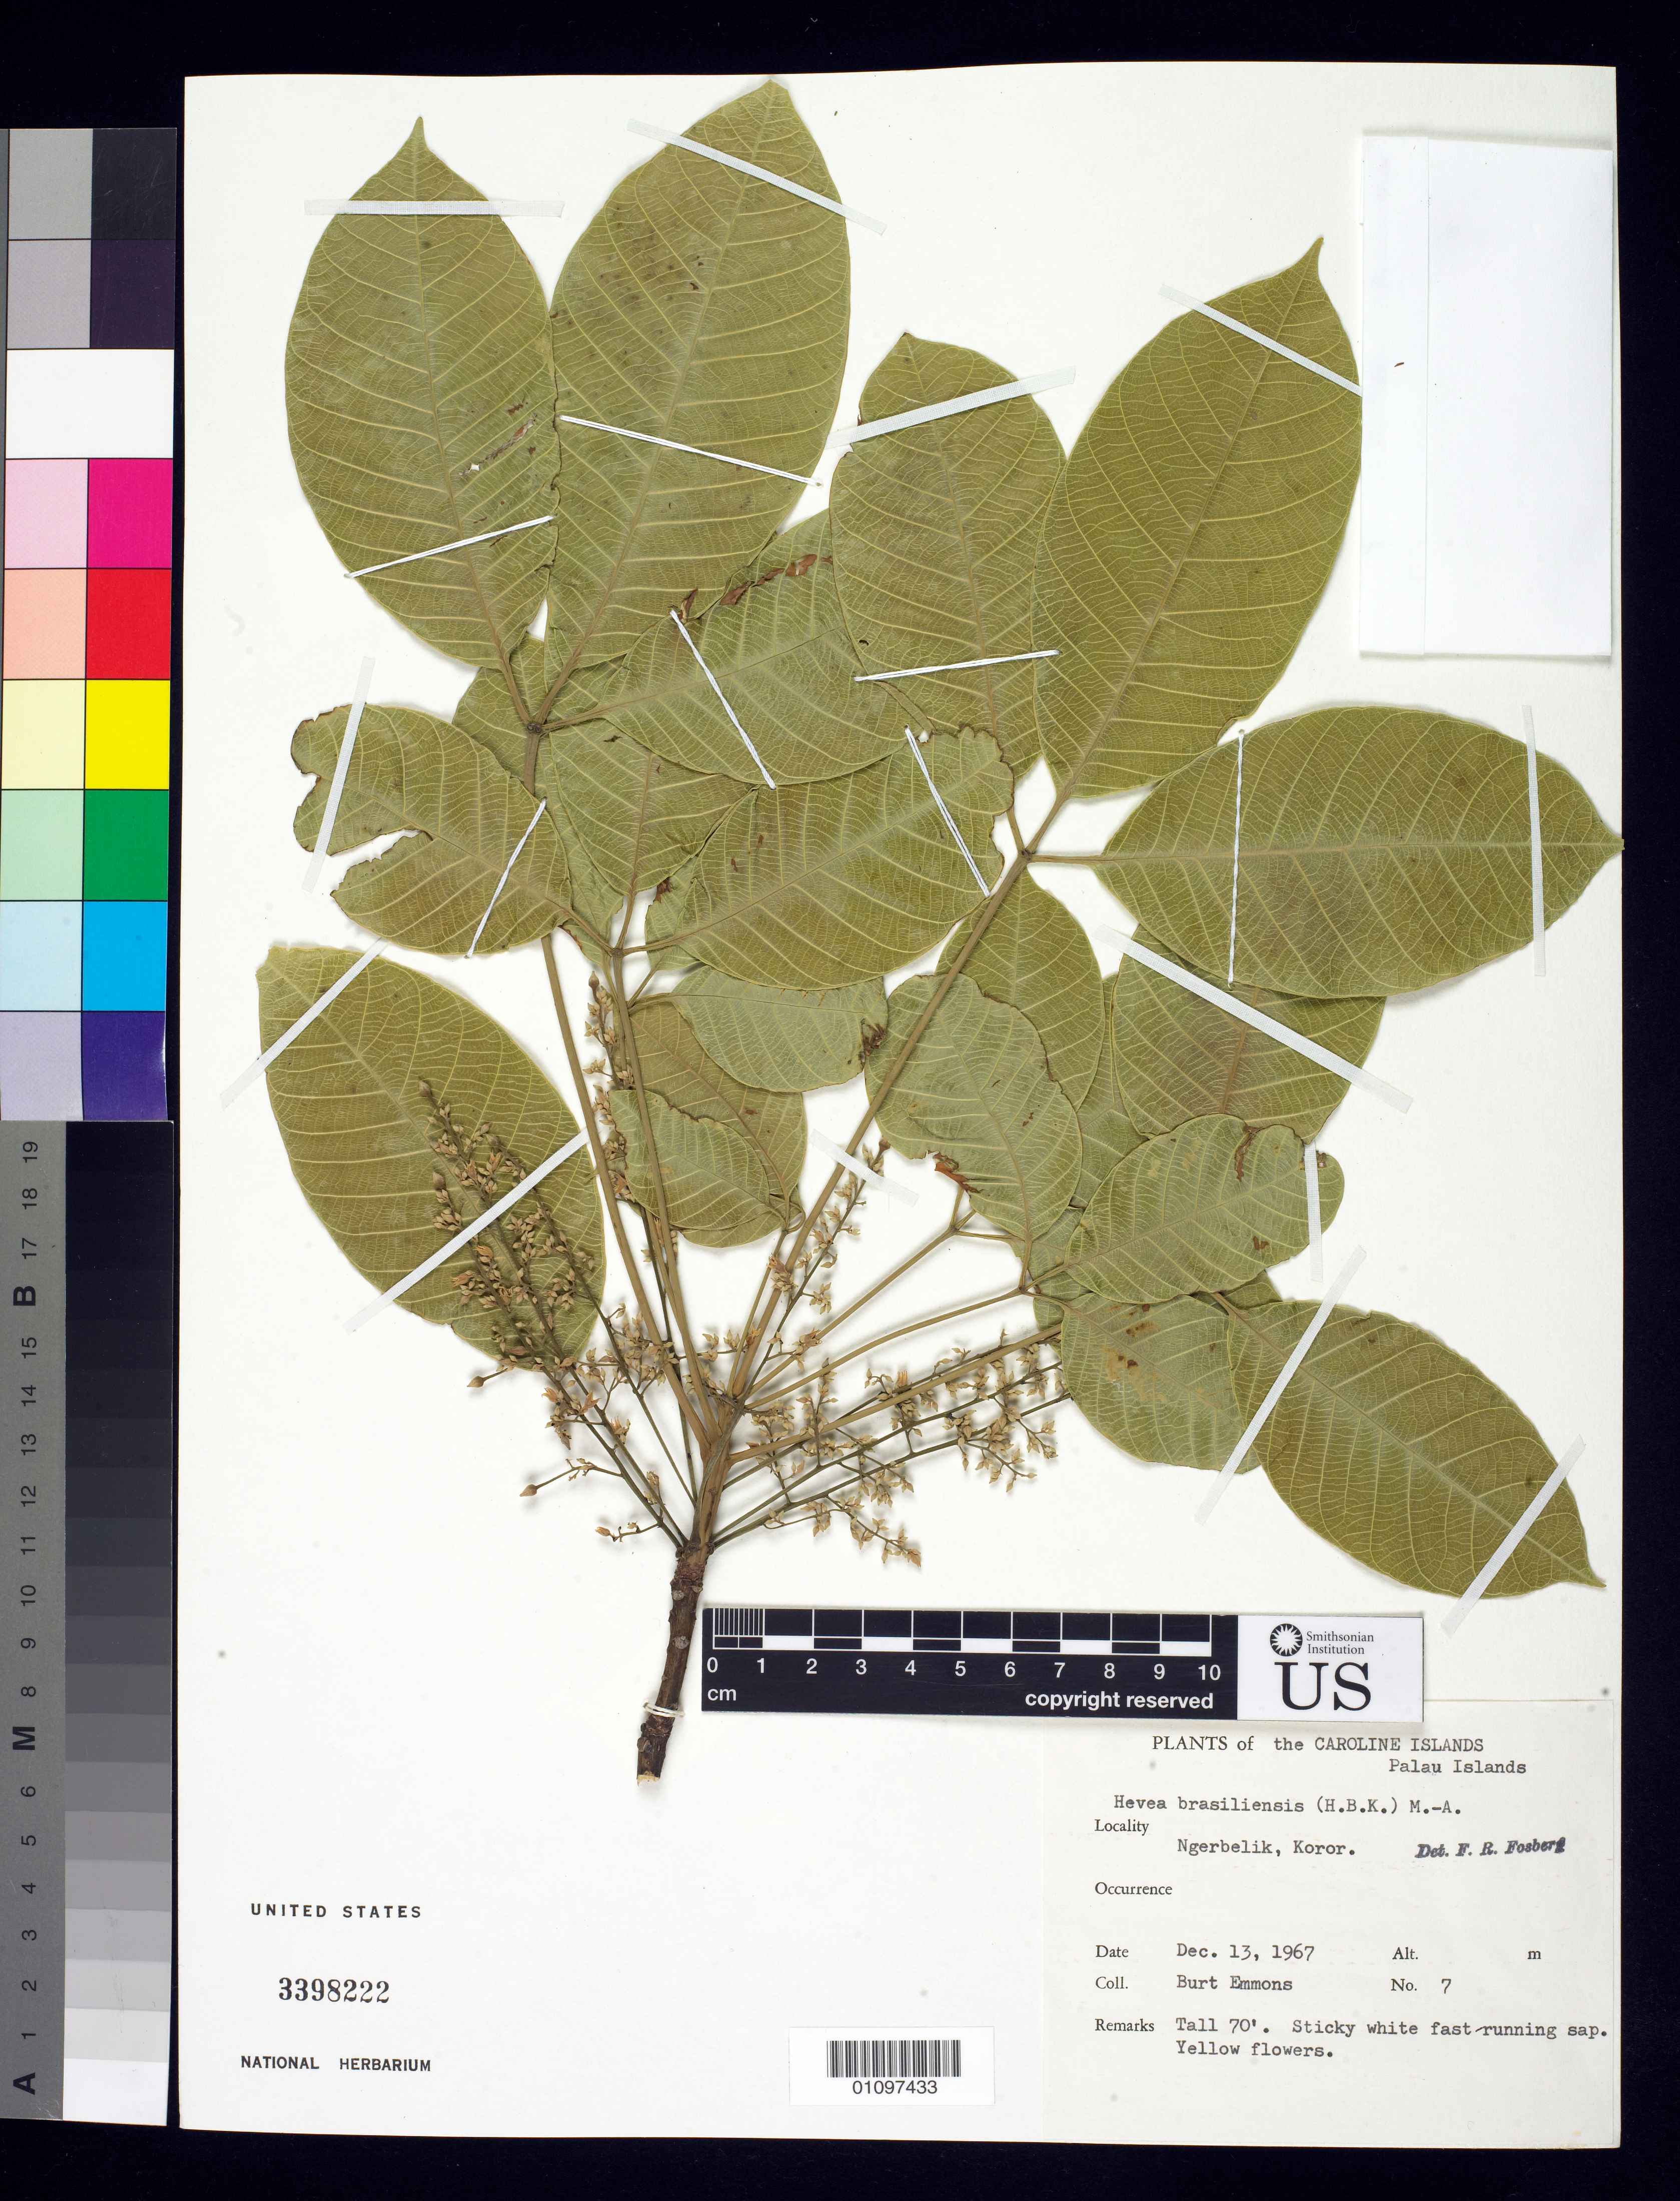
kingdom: Plantae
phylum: Tracheophyta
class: Magnoliopsida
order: Malpighiales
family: Euphorbiaceae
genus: Hevea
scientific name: Hevea brasiliensis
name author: (Willd. ex A. Juss.) Müll. Arg.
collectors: B. Emmons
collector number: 7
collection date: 1967-12-13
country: Palau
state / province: Koror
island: Oreor [Koror] I.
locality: Ngeribelik, Koror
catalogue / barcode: US 3398222